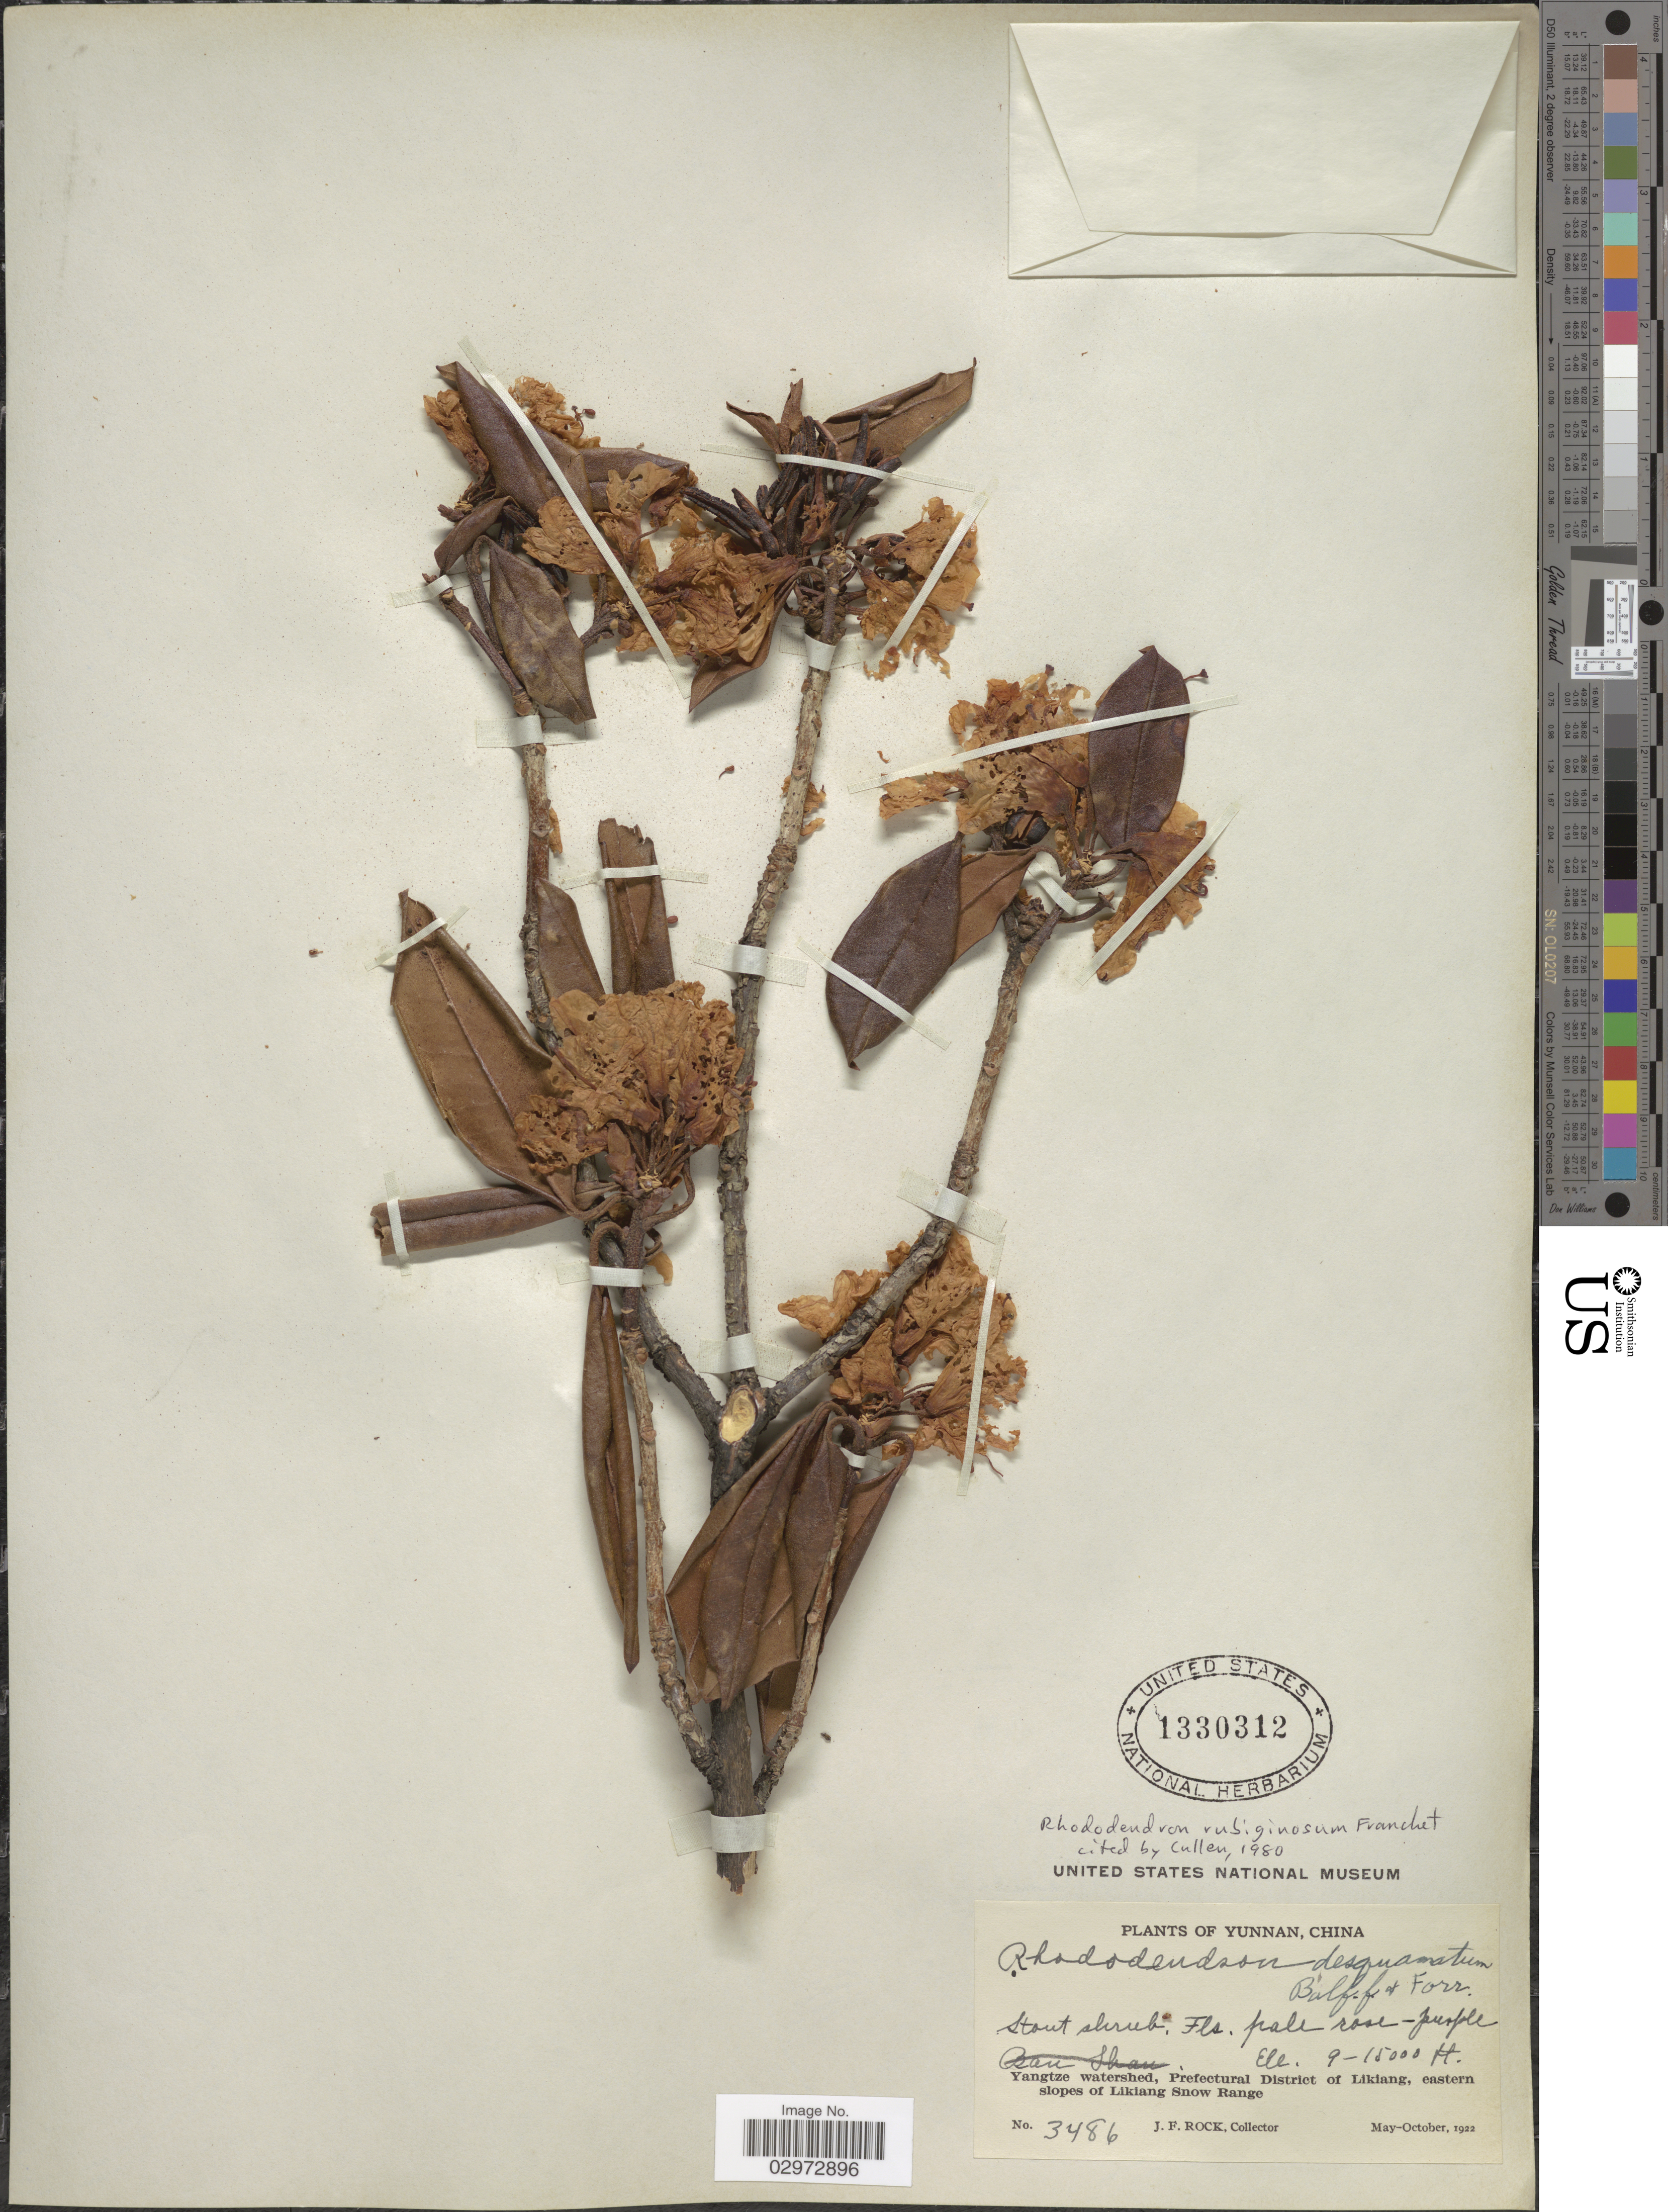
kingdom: Plantae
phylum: Tracheophyta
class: Magnoliopsida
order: Ericales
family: Ericaceae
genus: Rhododendron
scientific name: Rhododendron rubiginosum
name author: Franch.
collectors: J. Rock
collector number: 3486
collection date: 1922-05/1922-10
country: China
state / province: Yunnan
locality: Yangtze watershed, Prefectural District of Likiang, eastern slopes of Likiang Snow Range.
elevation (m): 2743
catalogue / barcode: US 1330312